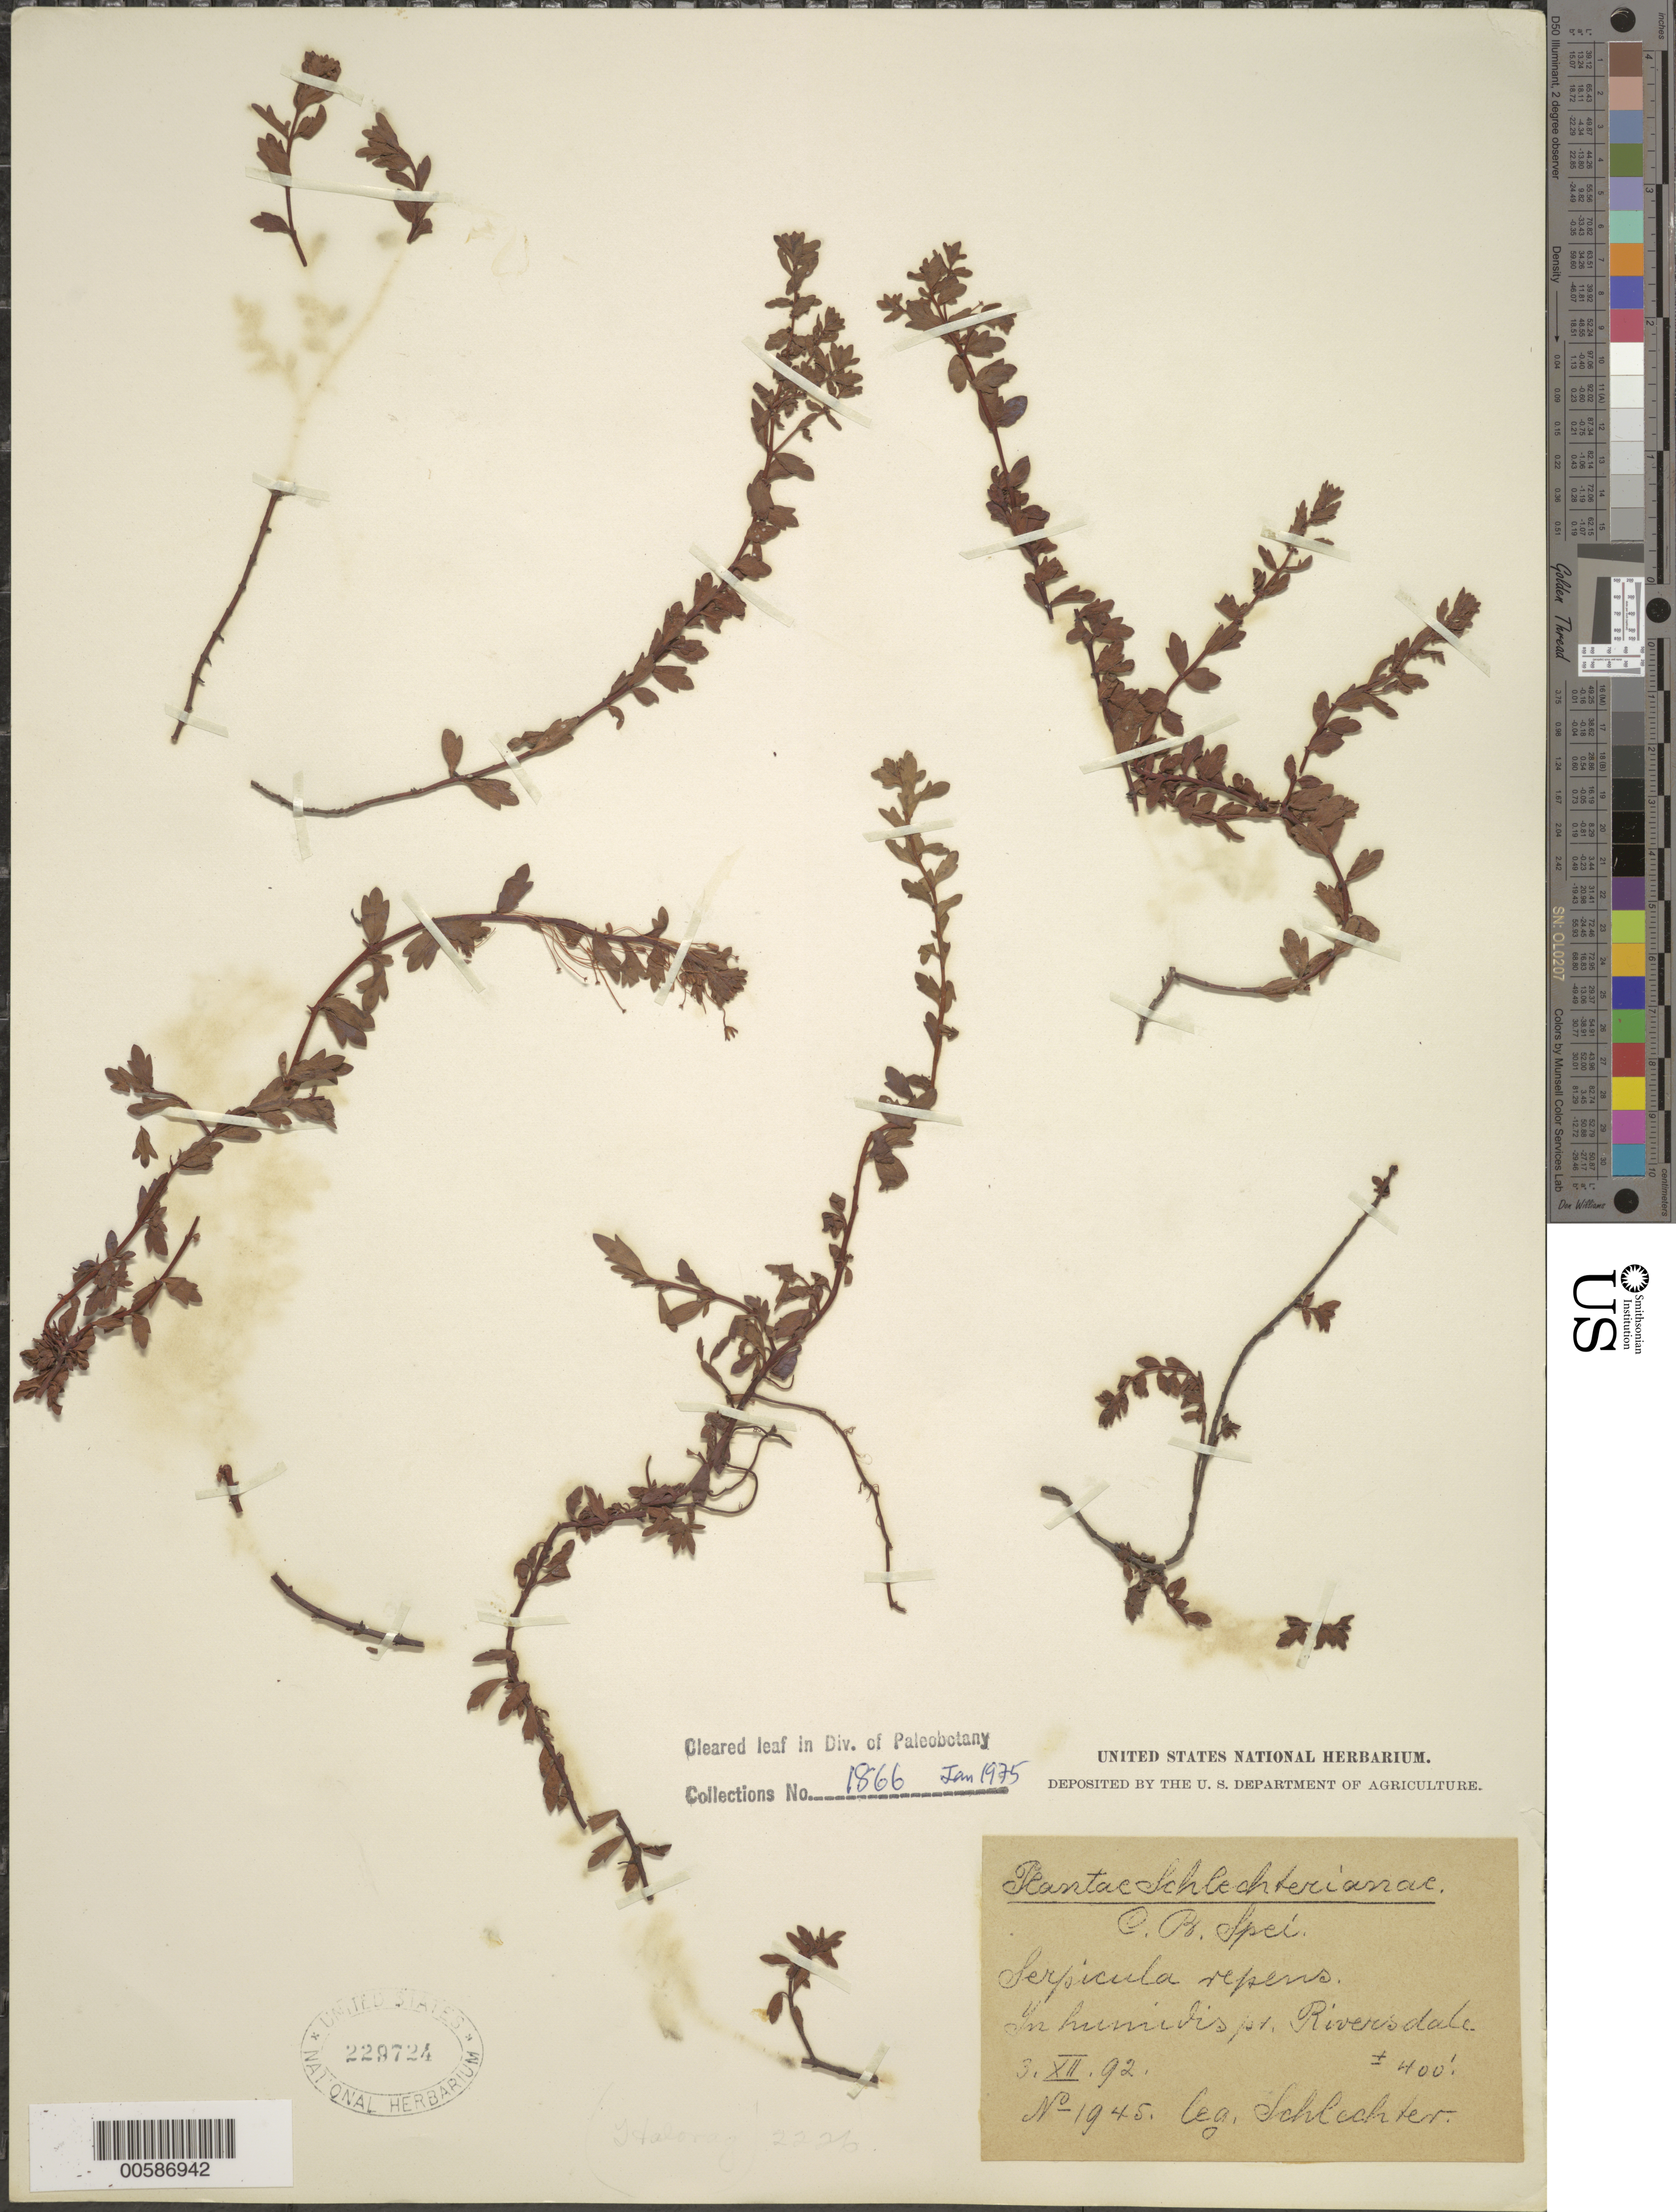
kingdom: Plantae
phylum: Tracheophyta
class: Magnoliopsida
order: Saxifragales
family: Haloragaceae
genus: Laurembergia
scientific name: Laurembergia repens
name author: L.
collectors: F. R. R. Schlechter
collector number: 1945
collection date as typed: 03 Dec 1892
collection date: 1892-12-03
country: South Africa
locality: Riversdale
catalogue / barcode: US 229724